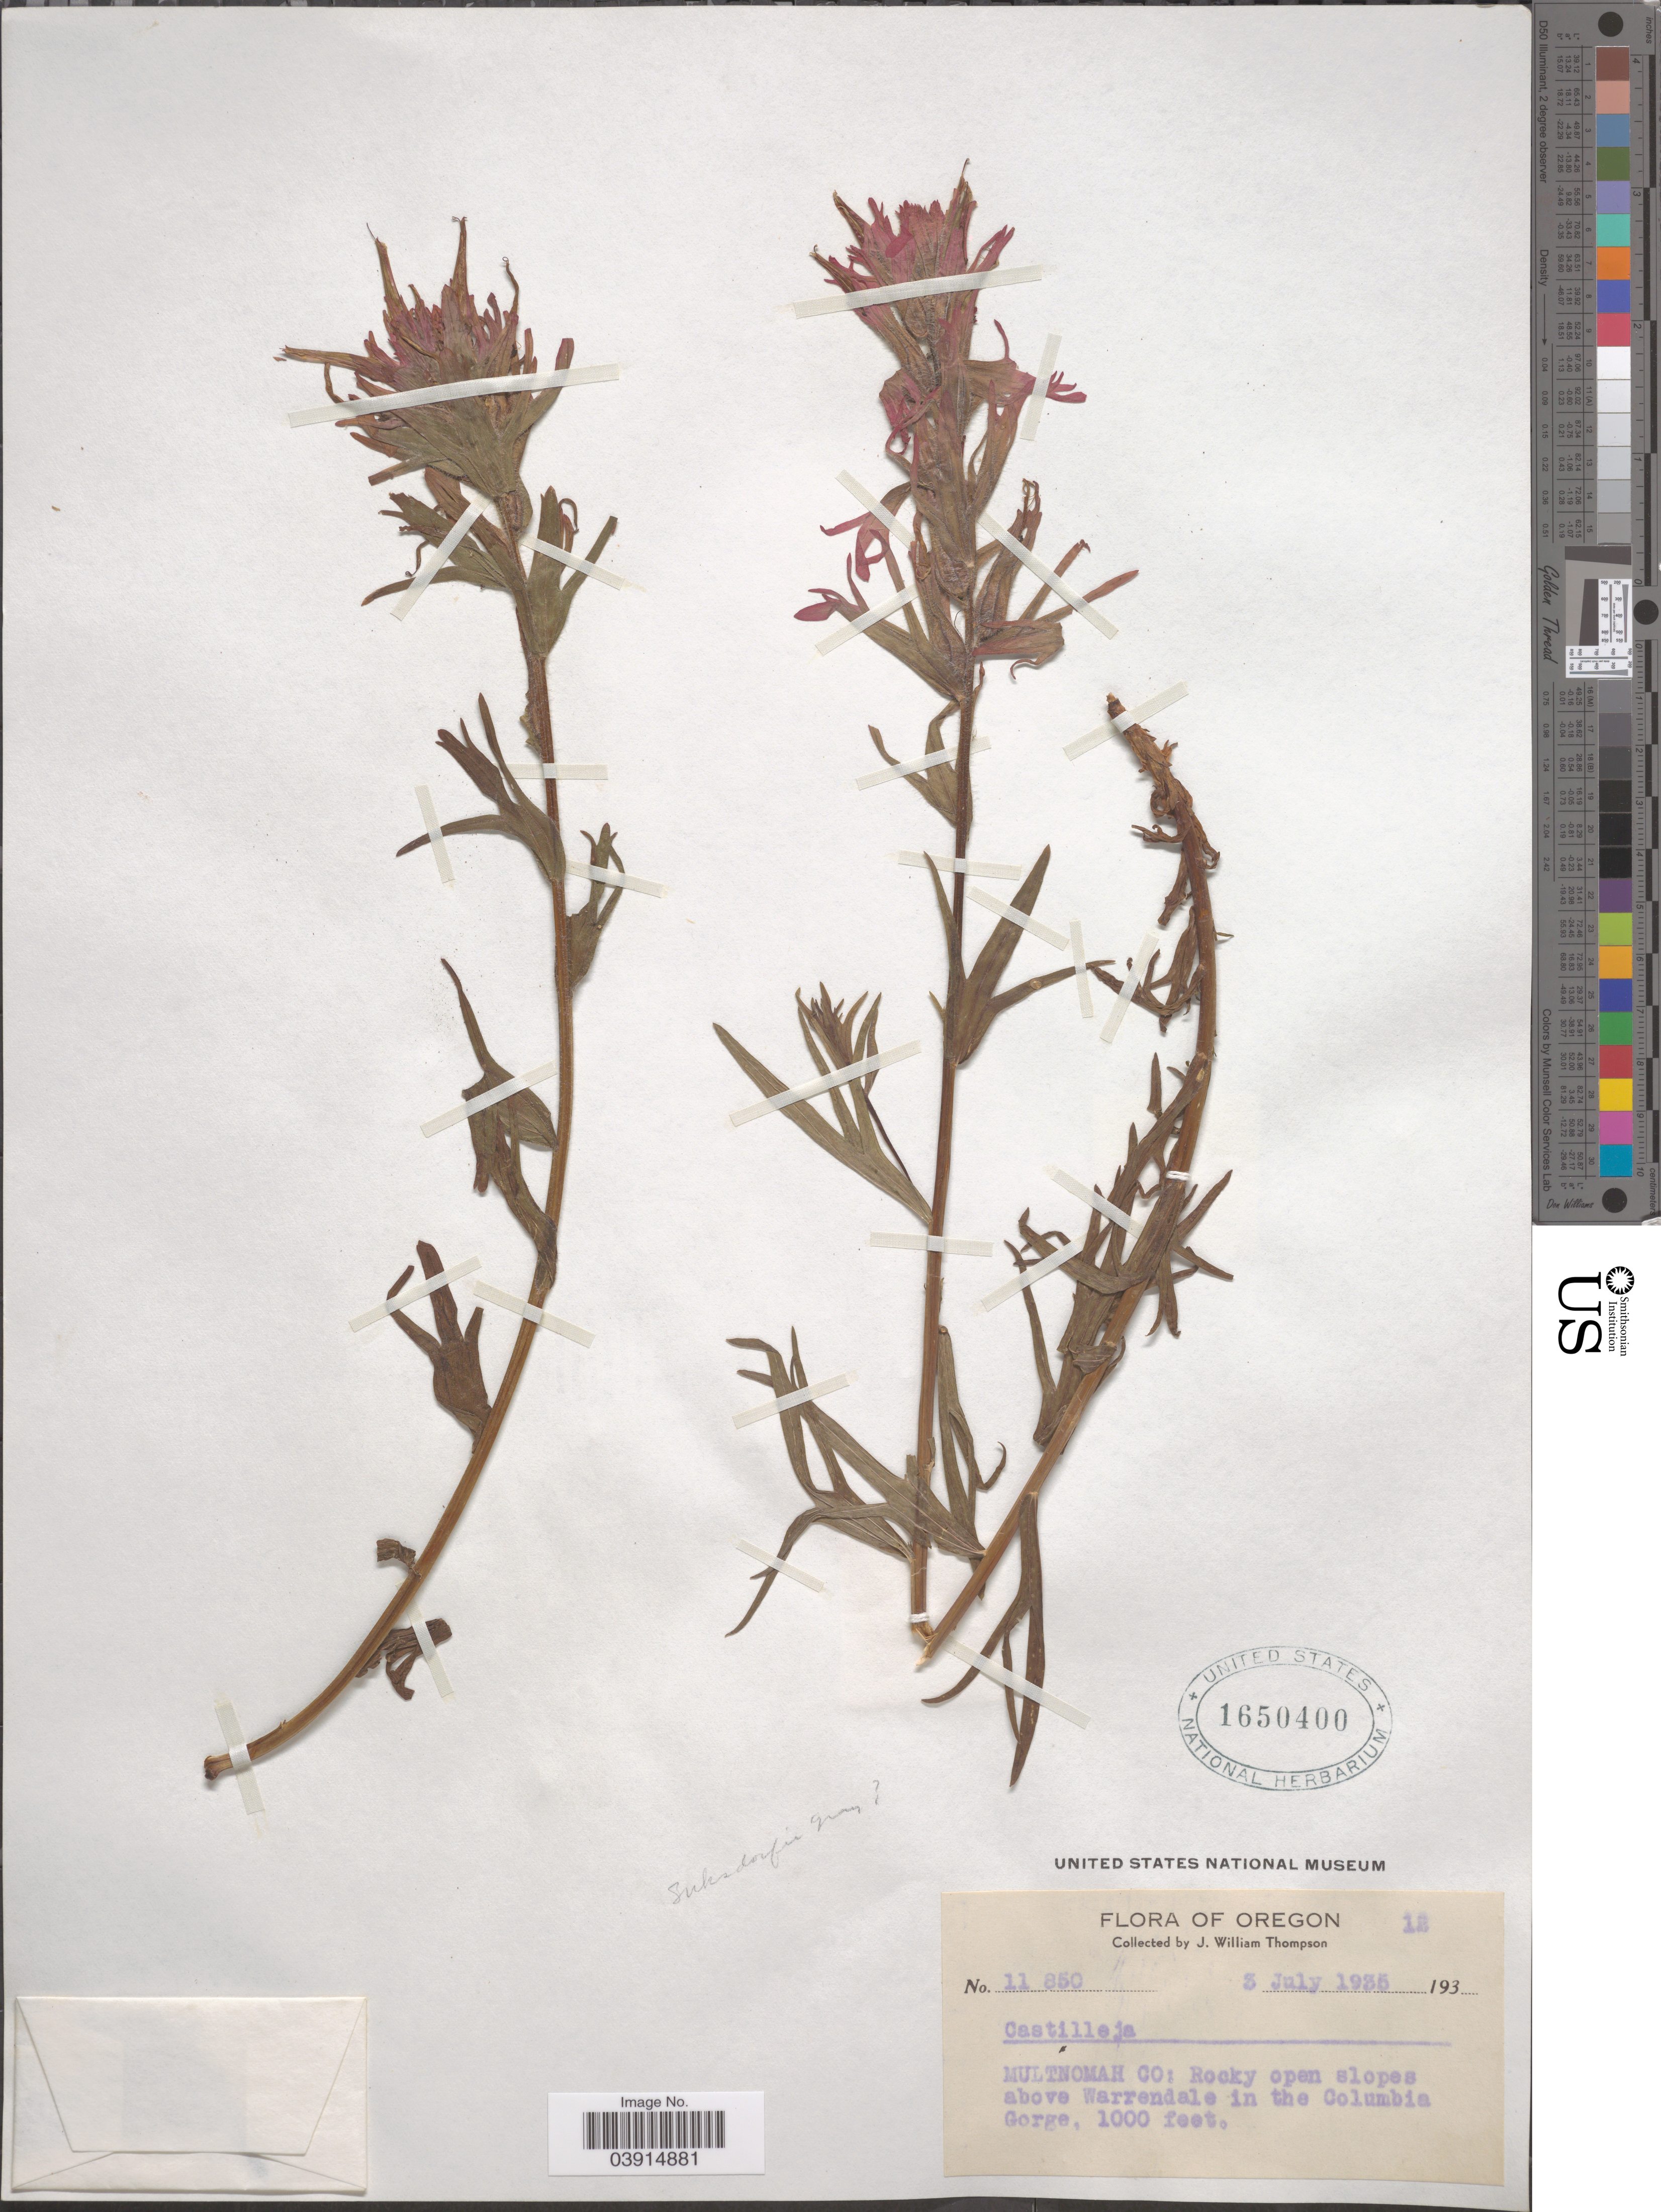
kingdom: Plantae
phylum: Tracheophyta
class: Magnoliopsida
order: Lamiales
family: Orobanchaceae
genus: Castilleja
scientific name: Castilleja sp.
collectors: J. W. Thompson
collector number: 11850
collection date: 1935-07-05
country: United States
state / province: Oregon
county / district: Multnomah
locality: Multnomah Co: Rocky open slopes above Warrendale in the Columbia Gorge.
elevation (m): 305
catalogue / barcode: US 1650400